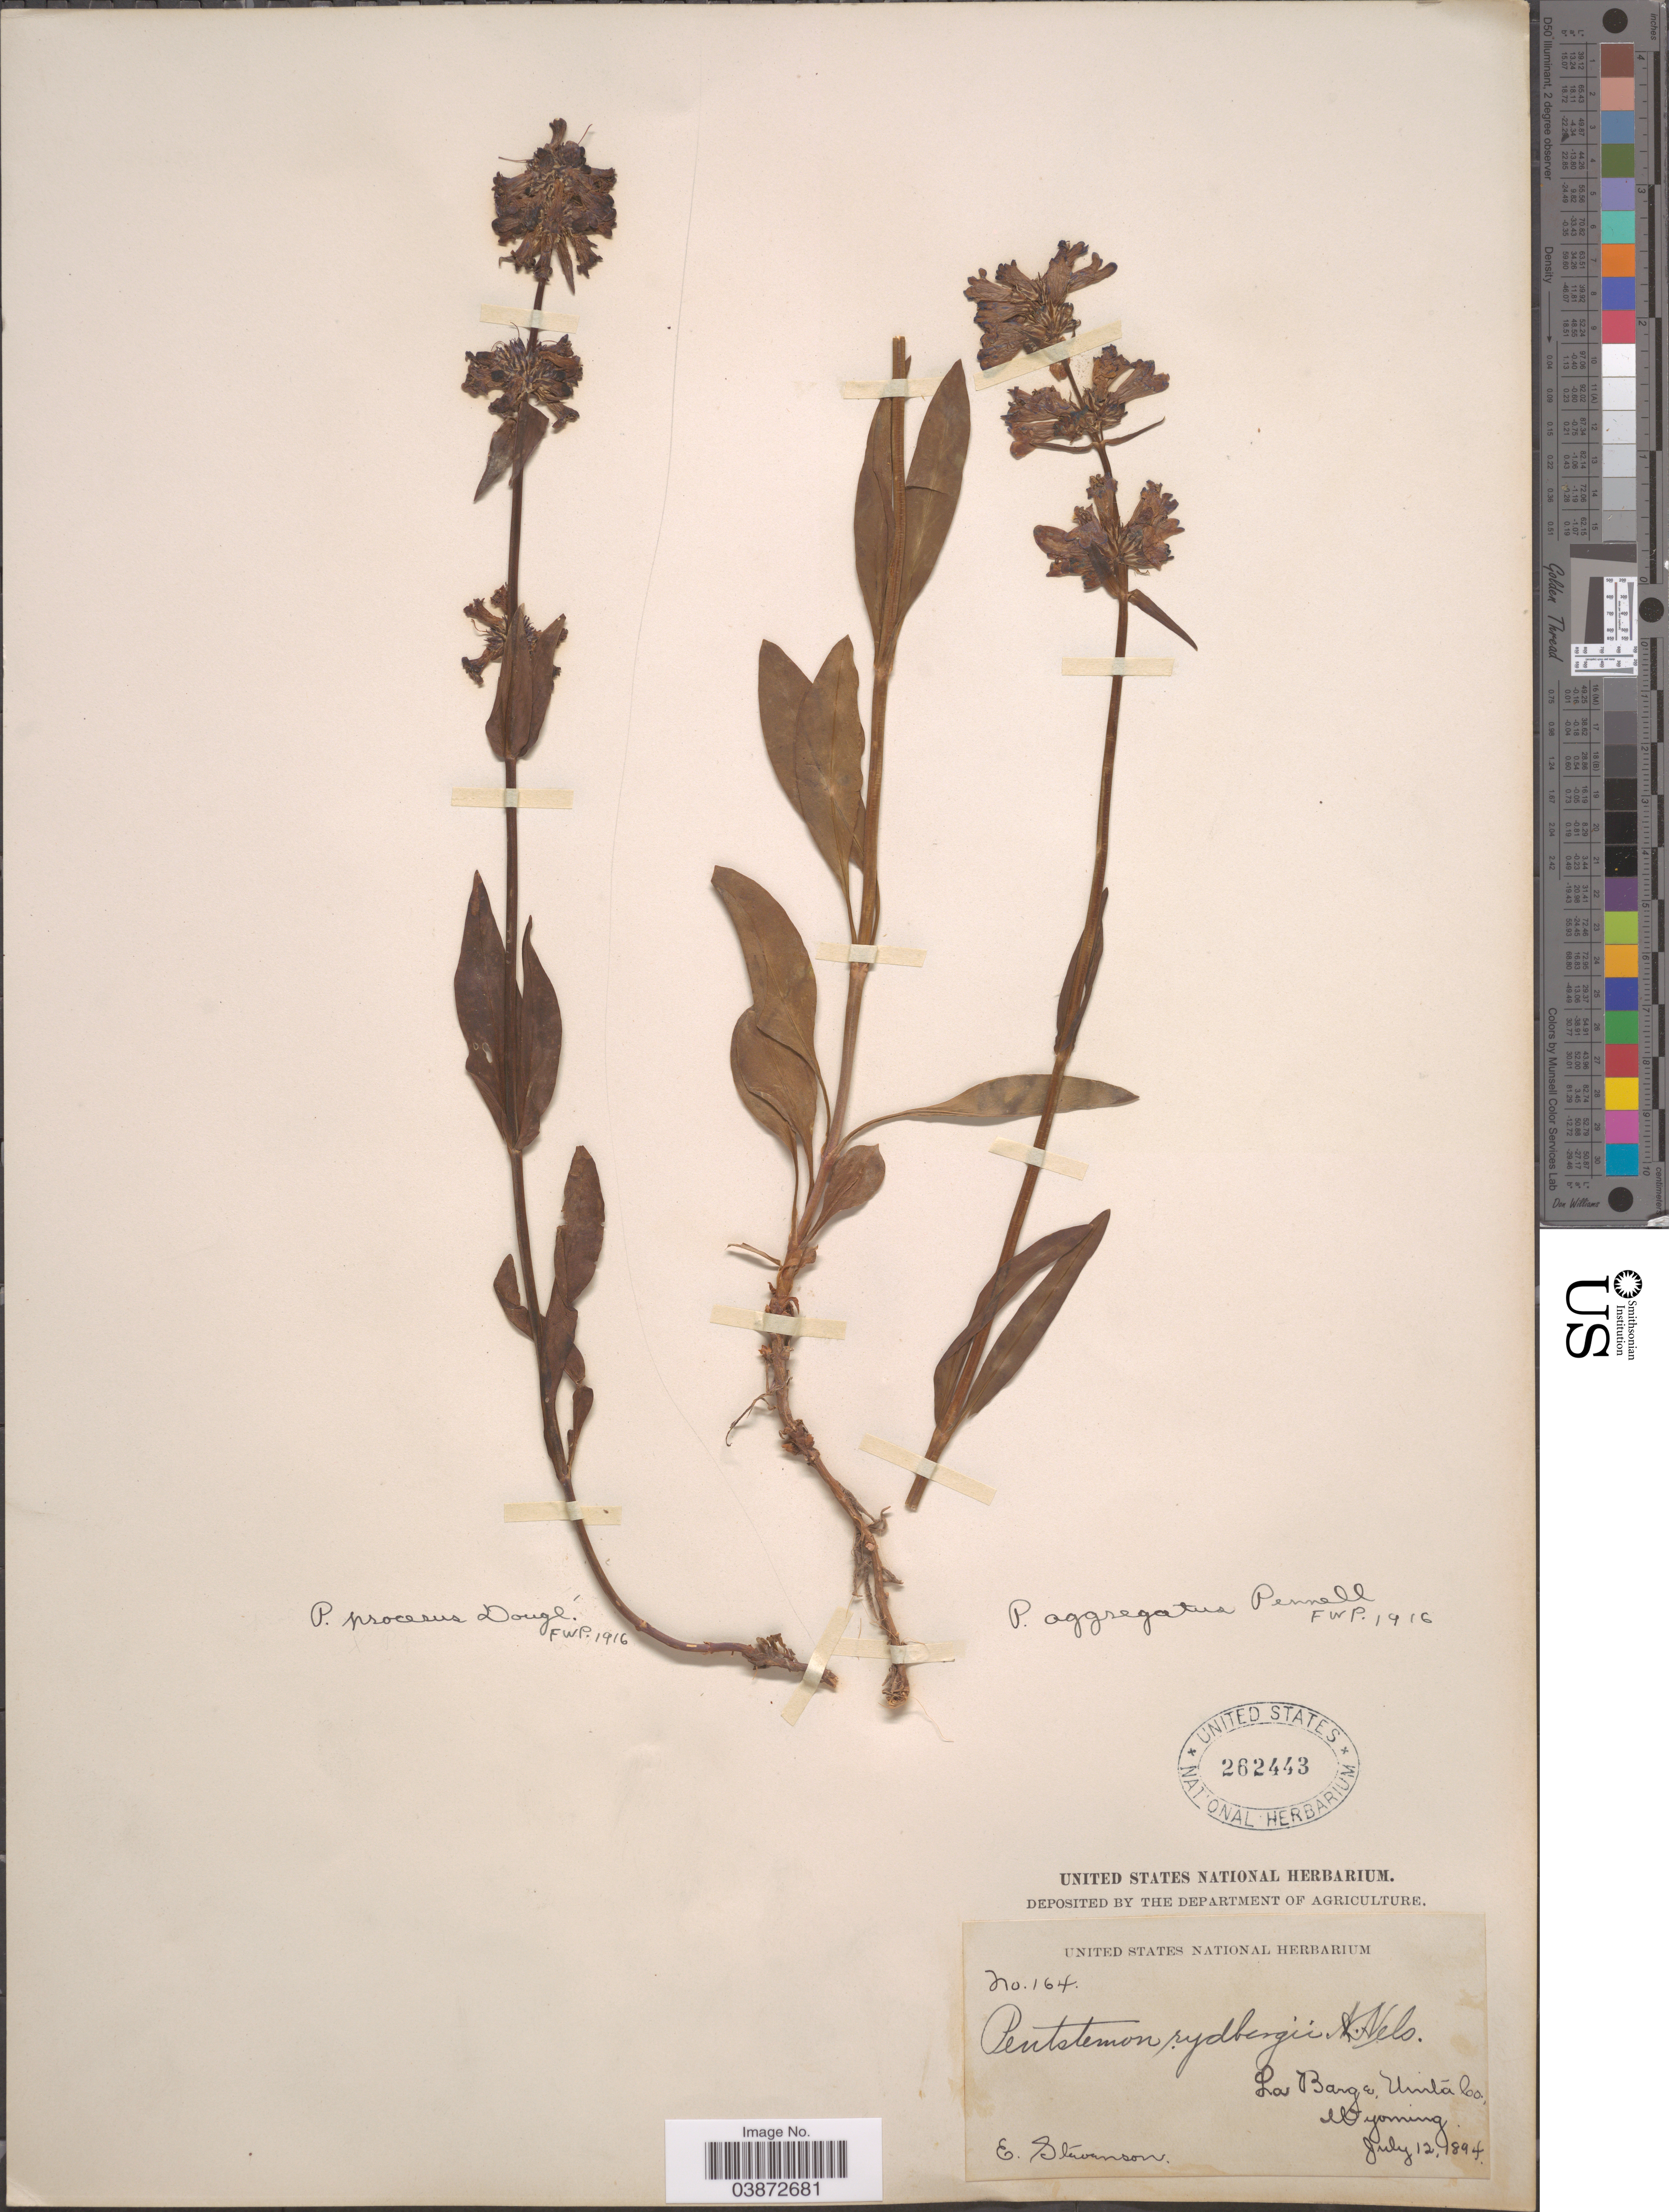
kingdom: Plantae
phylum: Tracheophyta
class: Magnoliopsida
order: Lamiales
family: Plantaginaceae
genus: Penstemon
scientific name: Penstemon aggregatus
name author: Pennell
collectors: E. Stevenson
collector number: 164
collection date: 1894-07-12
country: United States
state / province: Wyoming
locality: La Barge, Uinta Co.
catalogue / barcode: US 262443